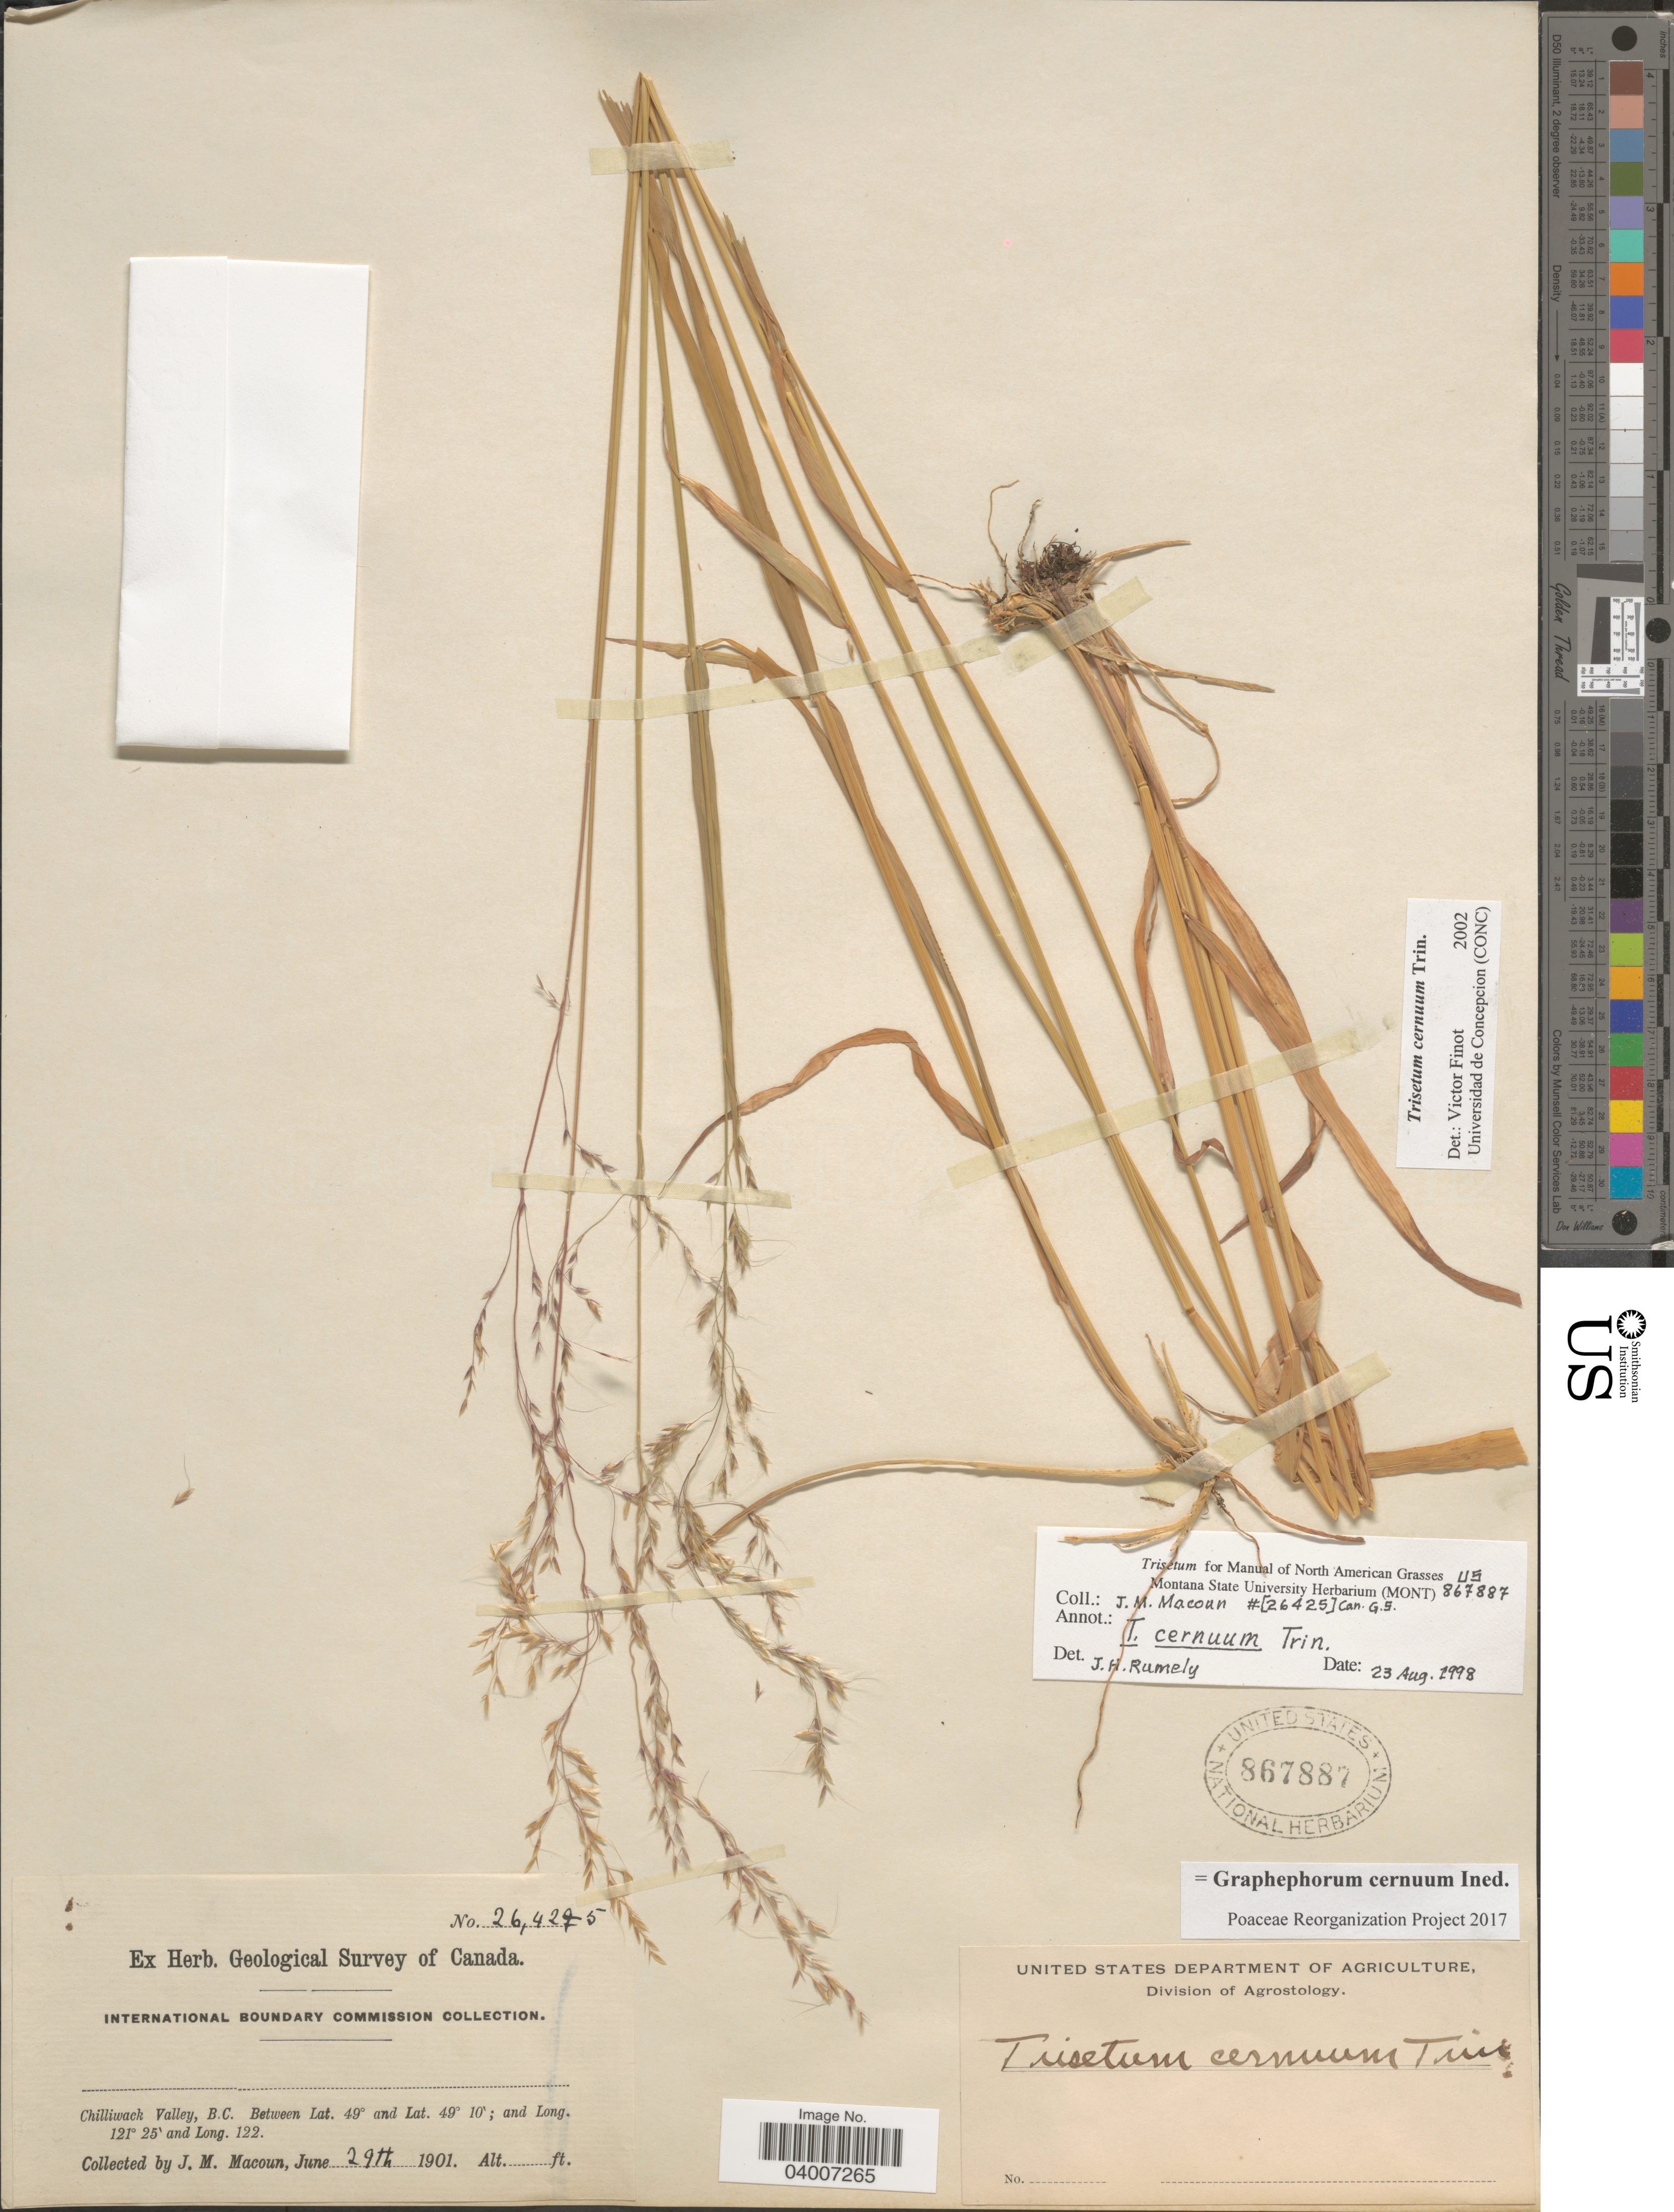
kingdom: Plantae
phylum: Tracheophyta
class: Liliopsida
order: Poales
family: Poaceae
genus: Graphephorum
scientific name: Graphephorum cernuum ined.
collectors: J. M. Macoun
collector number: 26425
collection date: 1901-06-29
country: Canada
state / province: British Columbia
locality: Chilliwack Valley.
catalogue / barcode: US 867887